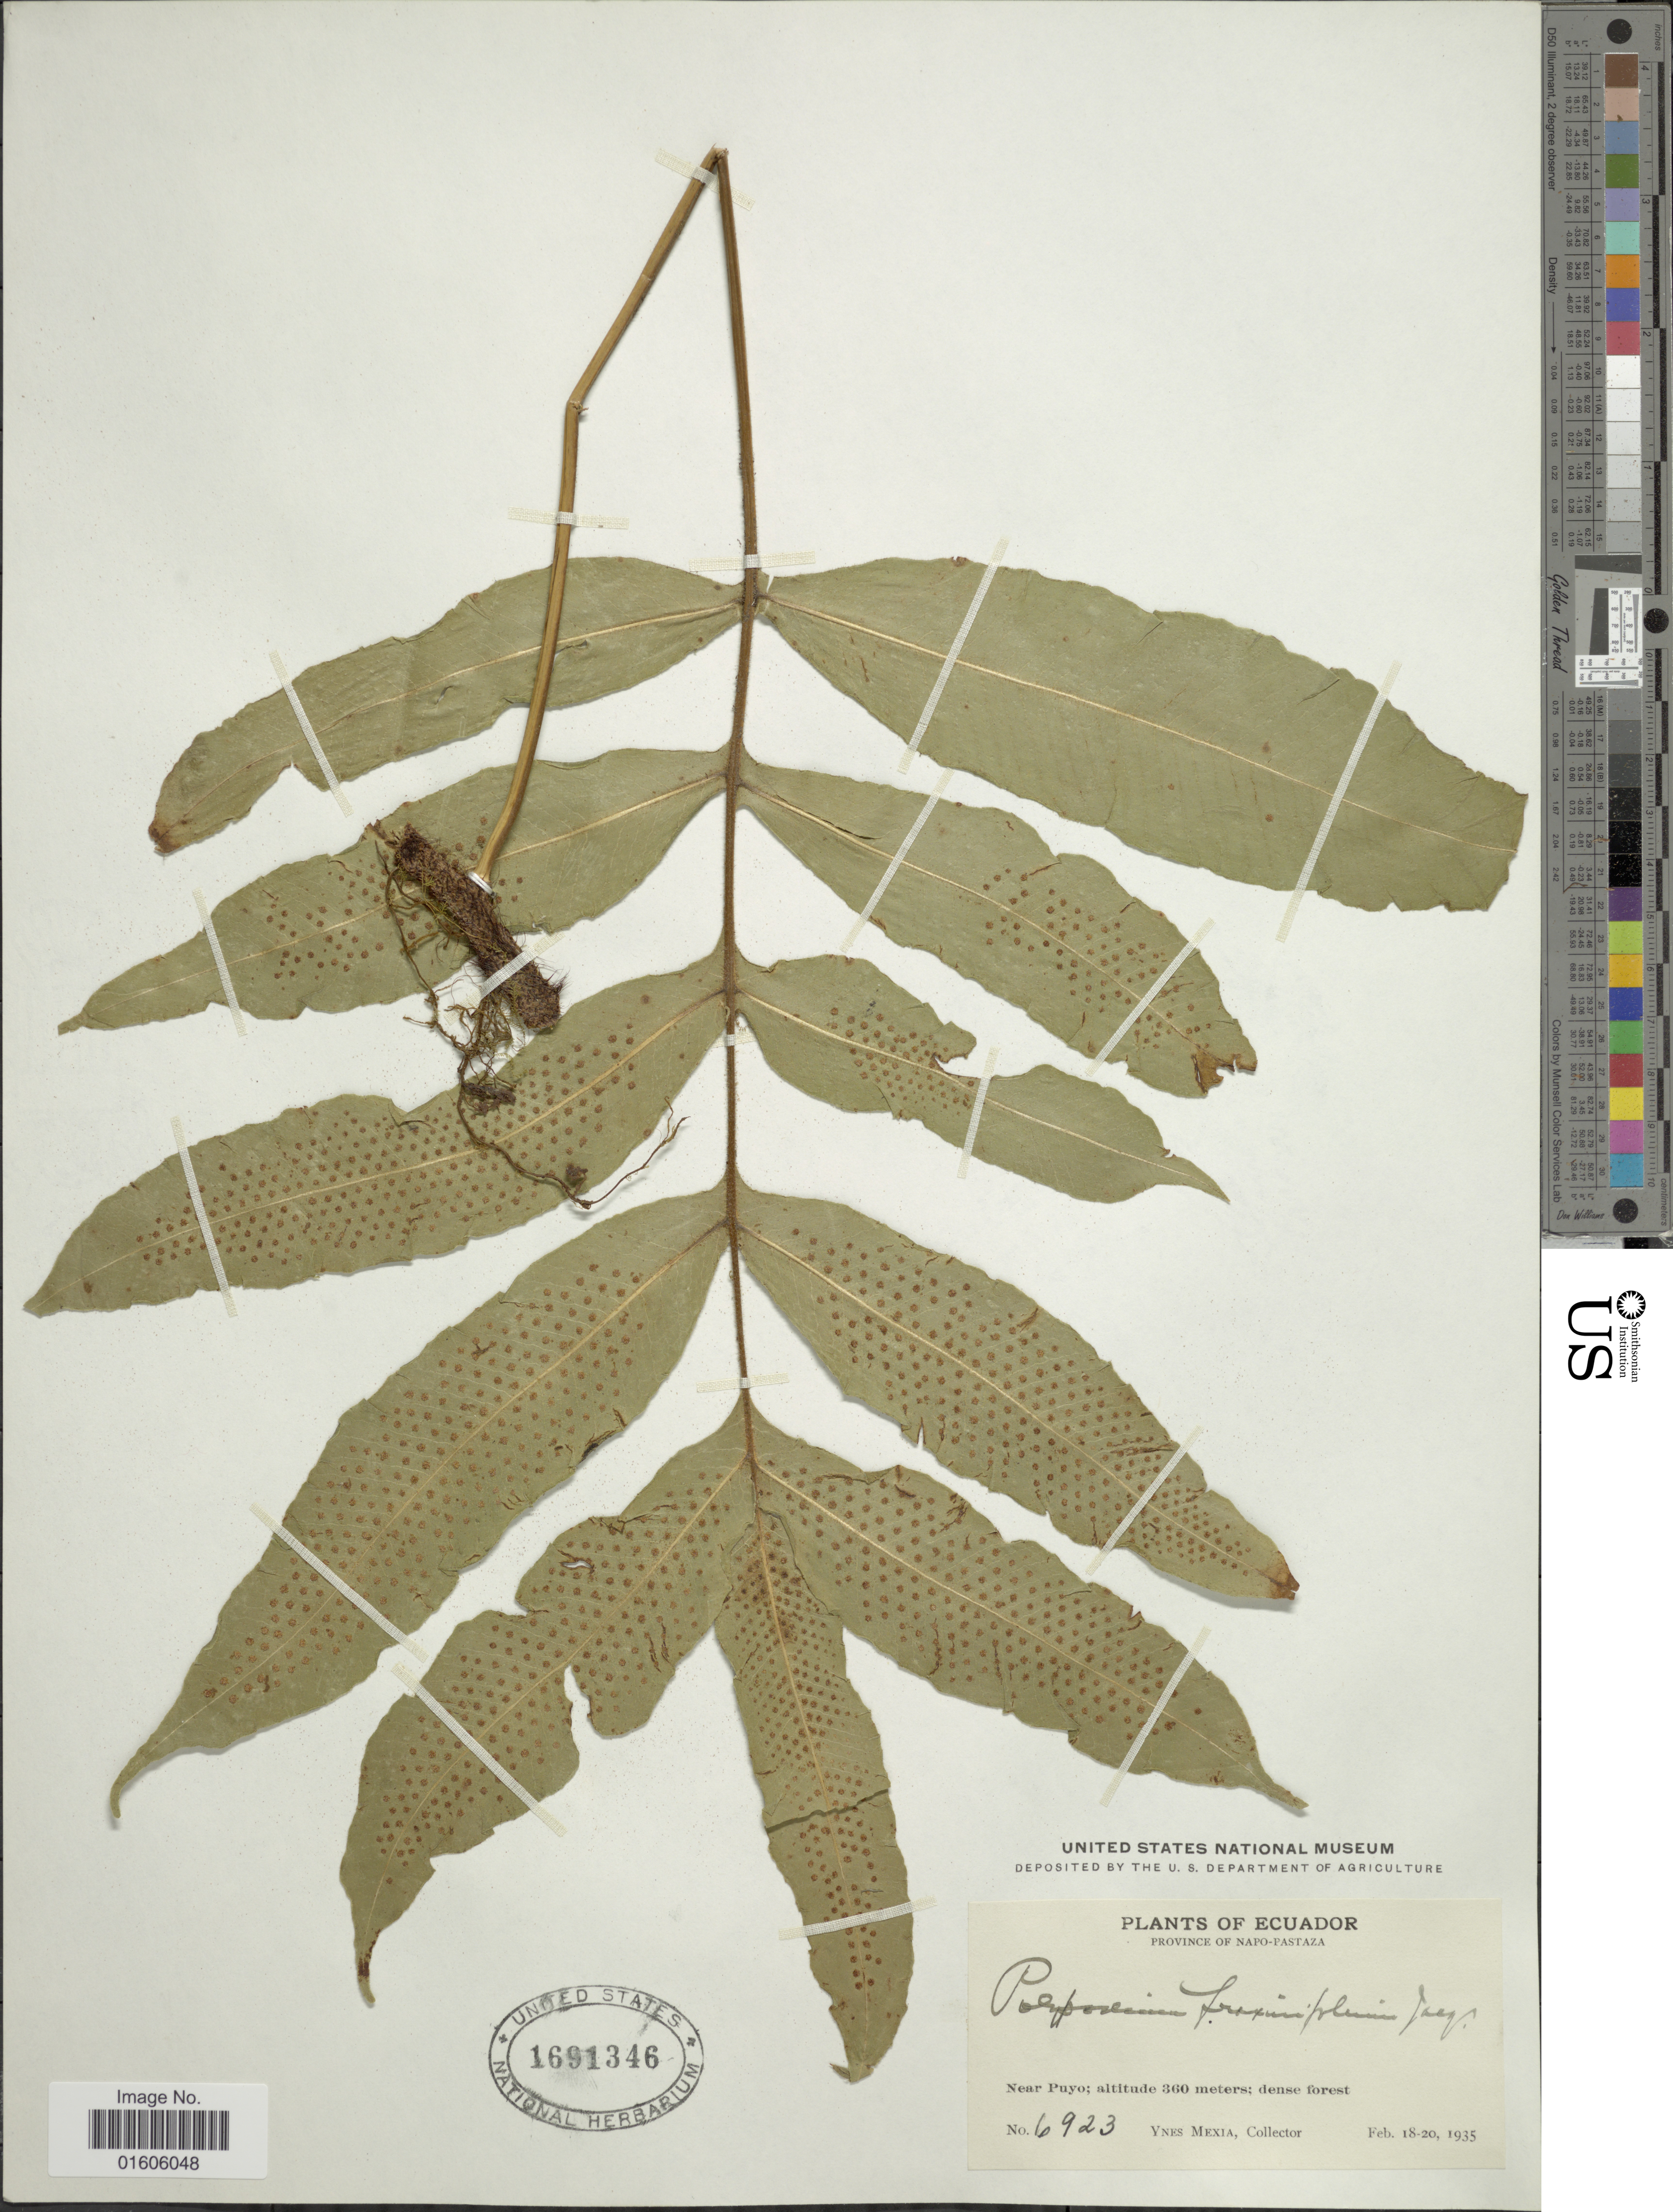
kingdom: Plantae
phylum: Tracheophyta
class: Polypodiopsida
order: Polypodiales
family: Polypodiaceae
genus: Serpocaulon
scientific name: Serpocaulon caceresii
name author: A.R. Sm.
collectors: Y. Mexia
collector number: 6923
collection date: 1935-02-18/1935-02-20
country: Ecuador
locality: Province of Napo-Pastaza. Near Puyo.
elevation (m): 360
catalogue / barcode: US 1691346